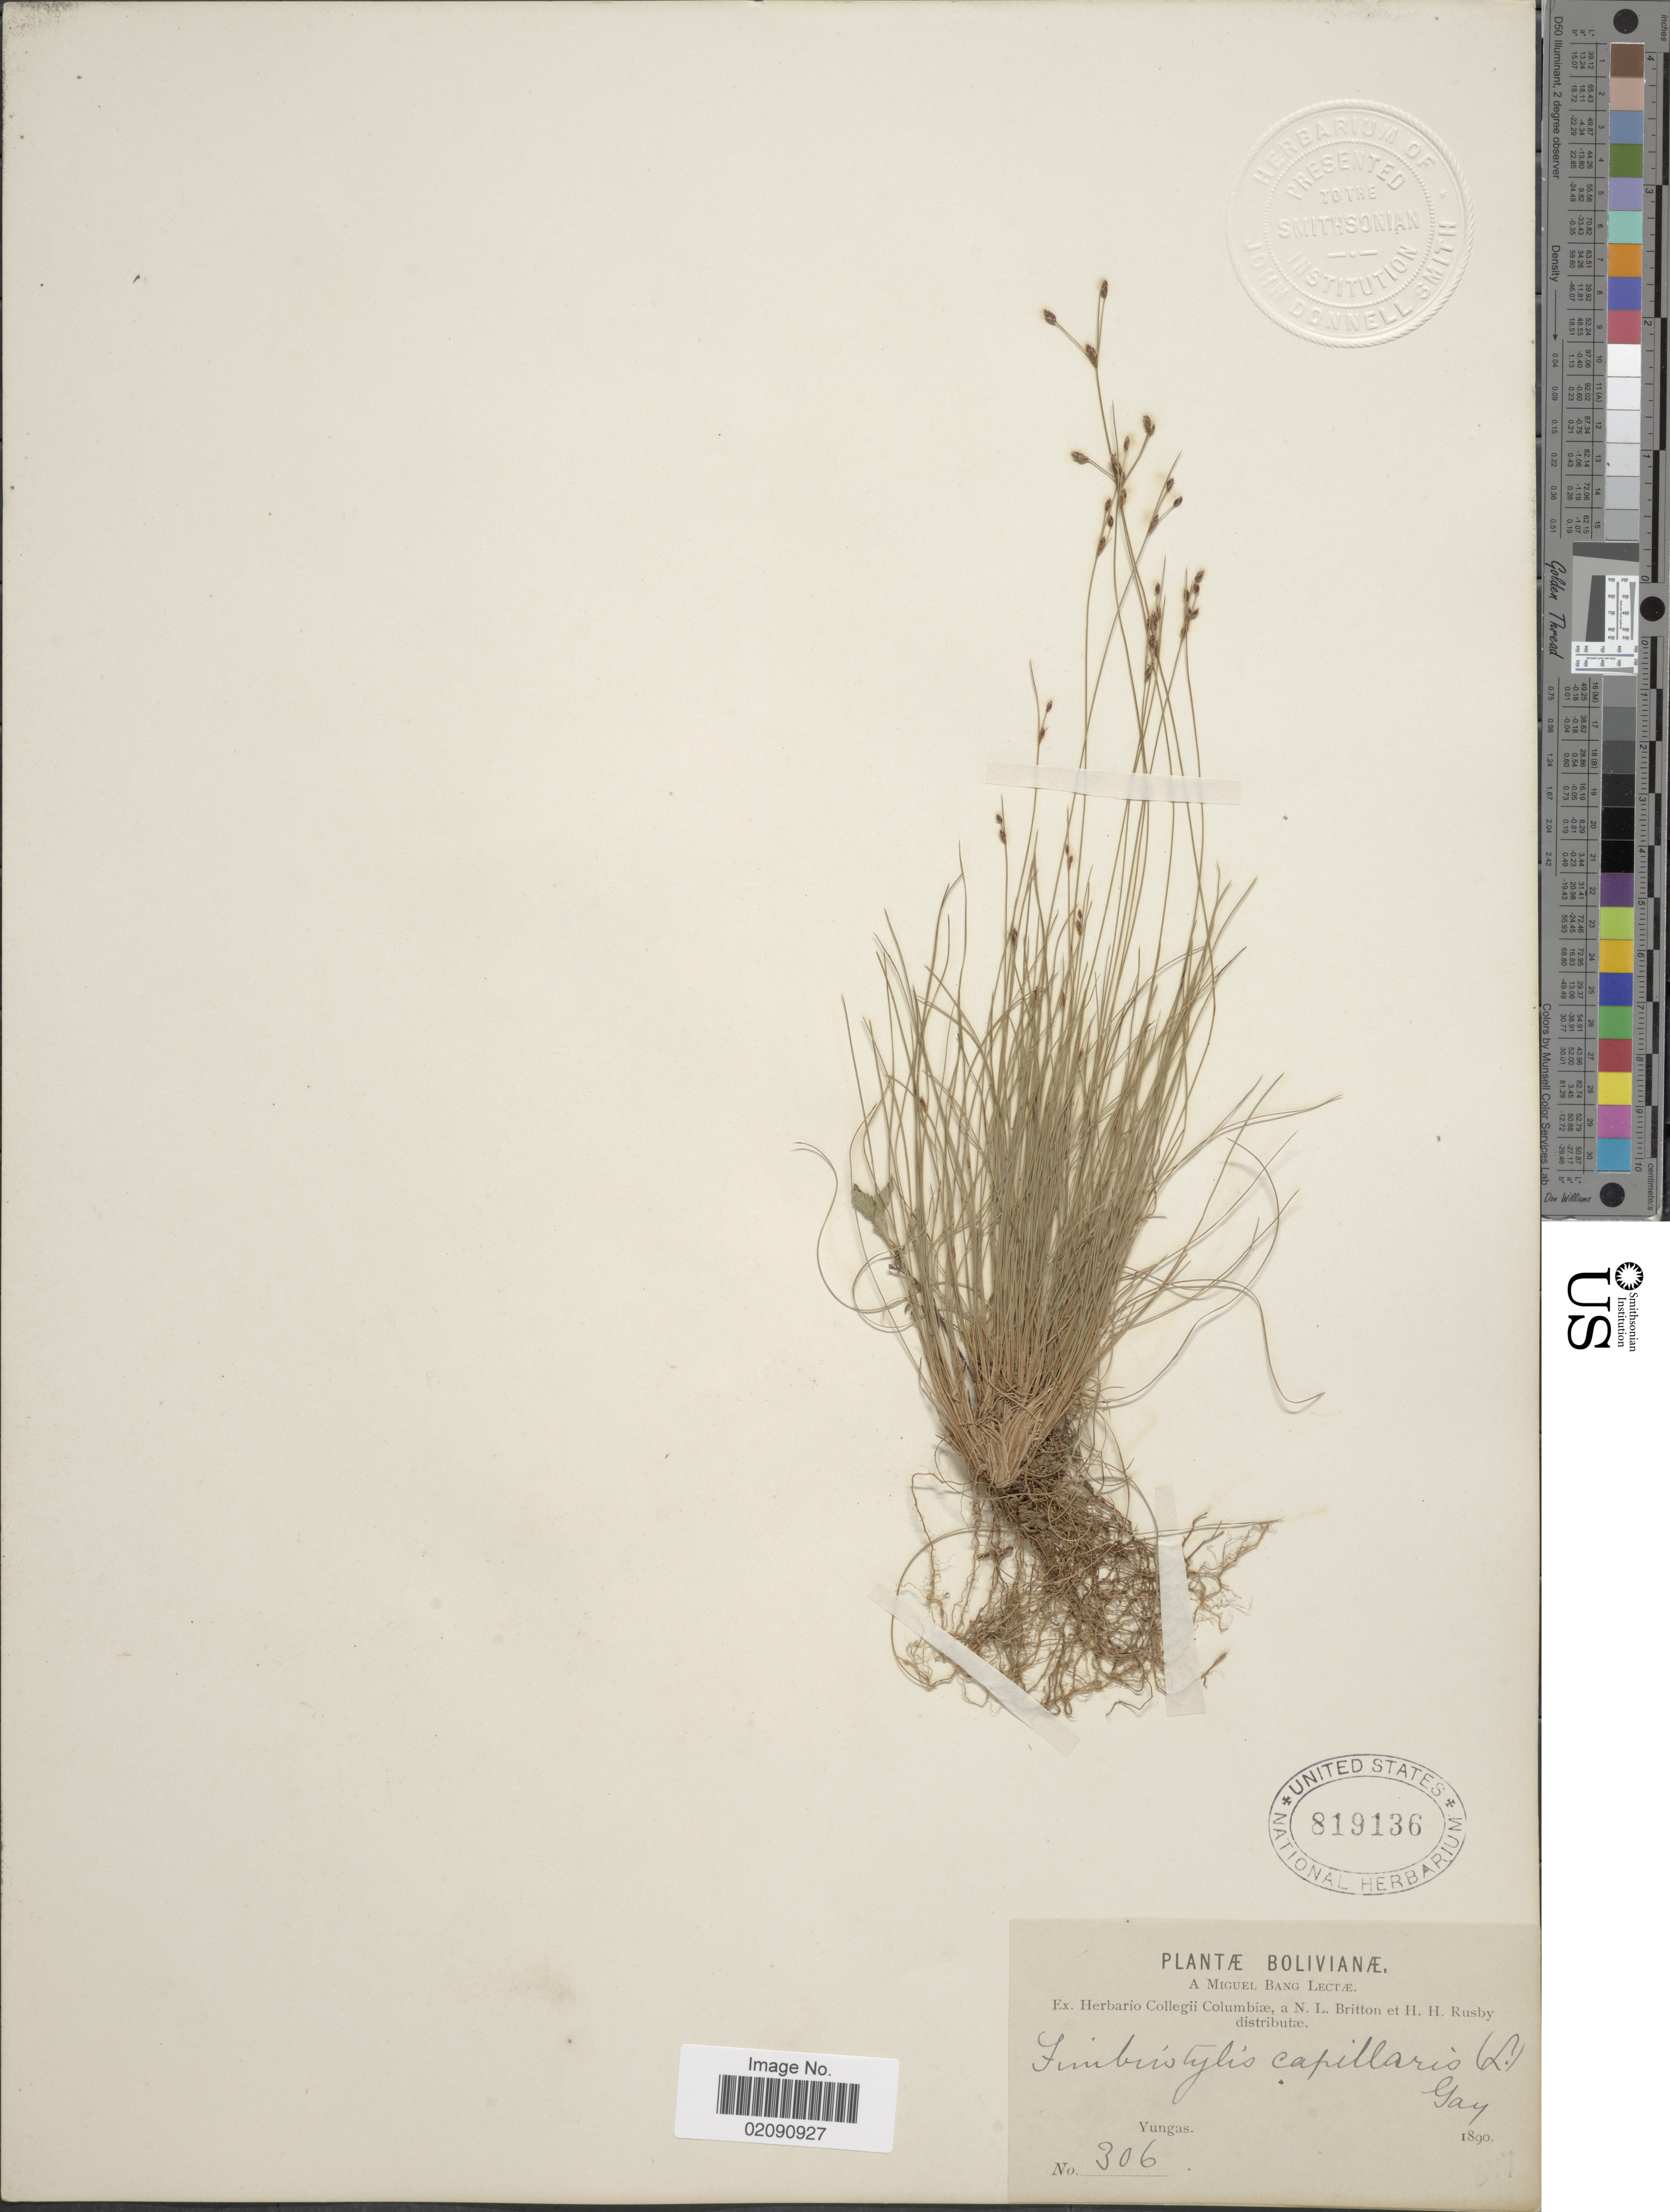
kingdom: Plantae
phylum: Tracheophyta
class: Liliopsida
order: Poales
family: Cyperaceae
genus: Bulbostylis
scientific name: Bulbostylis capillaris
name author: (L.) Kunth ex C.B. Clarke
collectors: M. Bang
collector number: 306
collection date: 1890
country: Bolivia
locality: Yungas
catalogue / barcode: US 819136